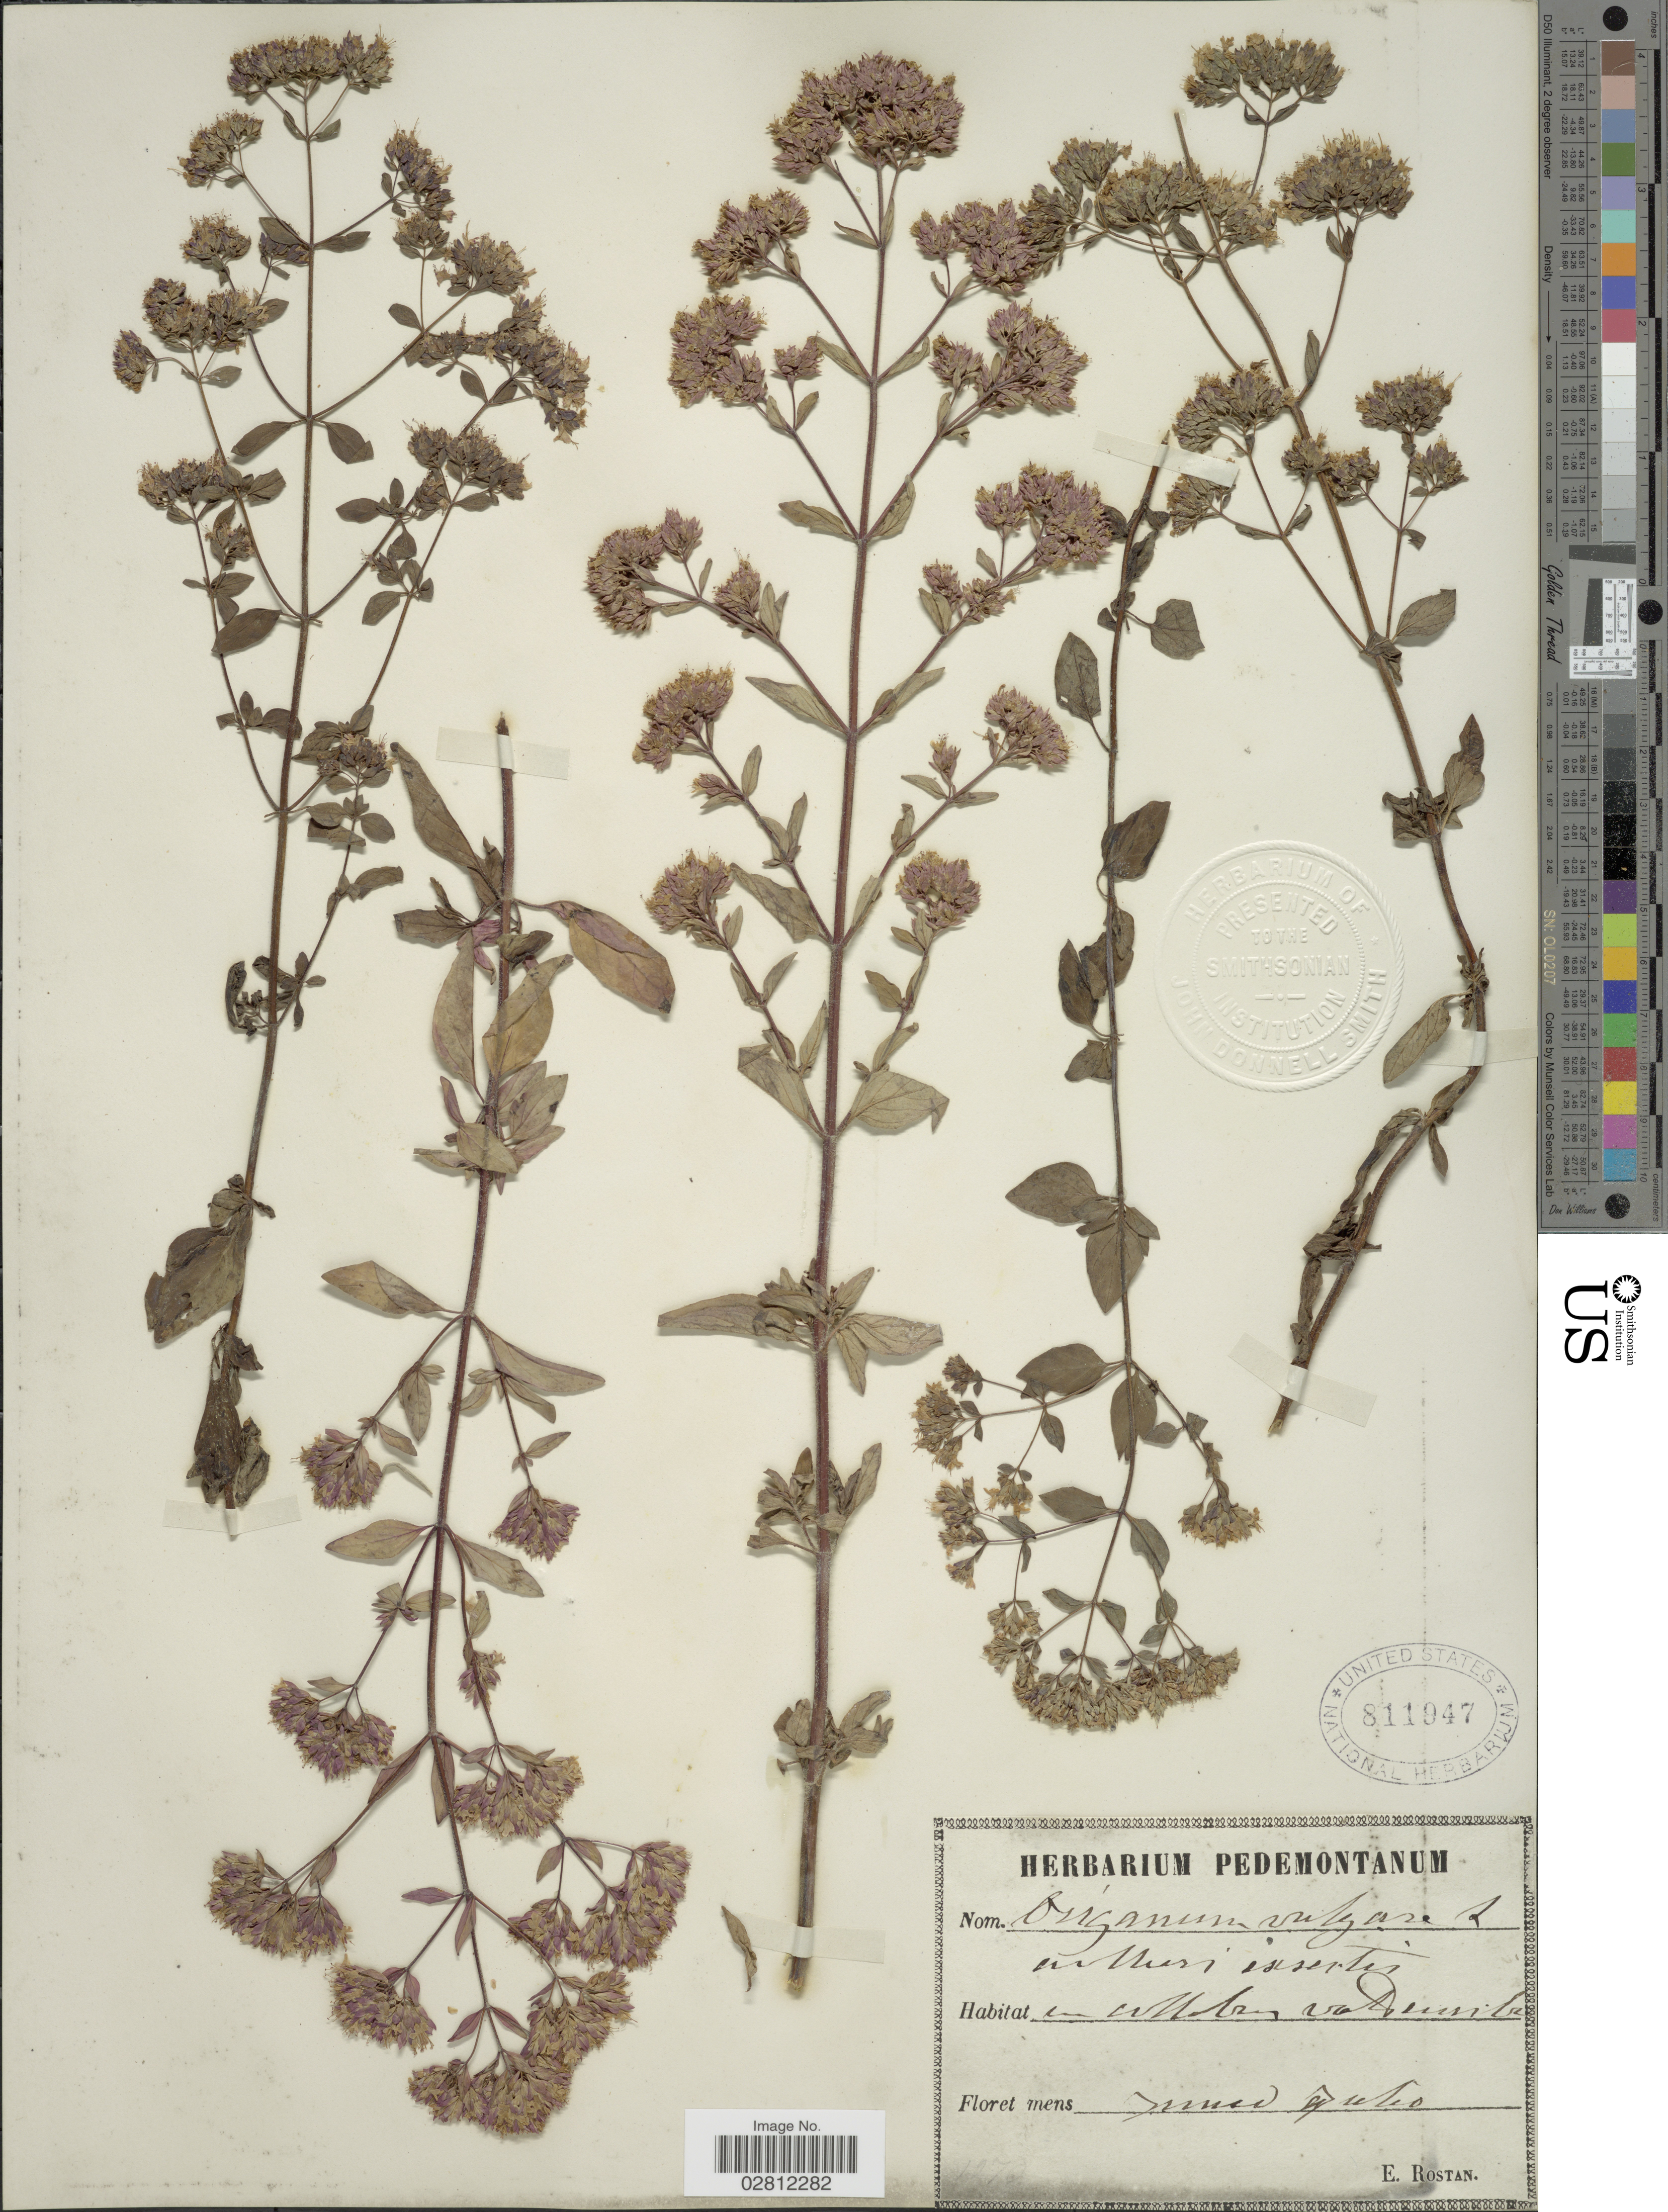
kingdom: Plantae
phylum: Tracheophyta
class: Magnoliopsida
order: Lamiales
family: Lamiaceae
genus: Origanum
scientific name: Origanum vulgare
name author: L.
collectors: E. Rostan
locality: In Montis va Deunika. [interpreted]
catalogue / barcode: US 811947